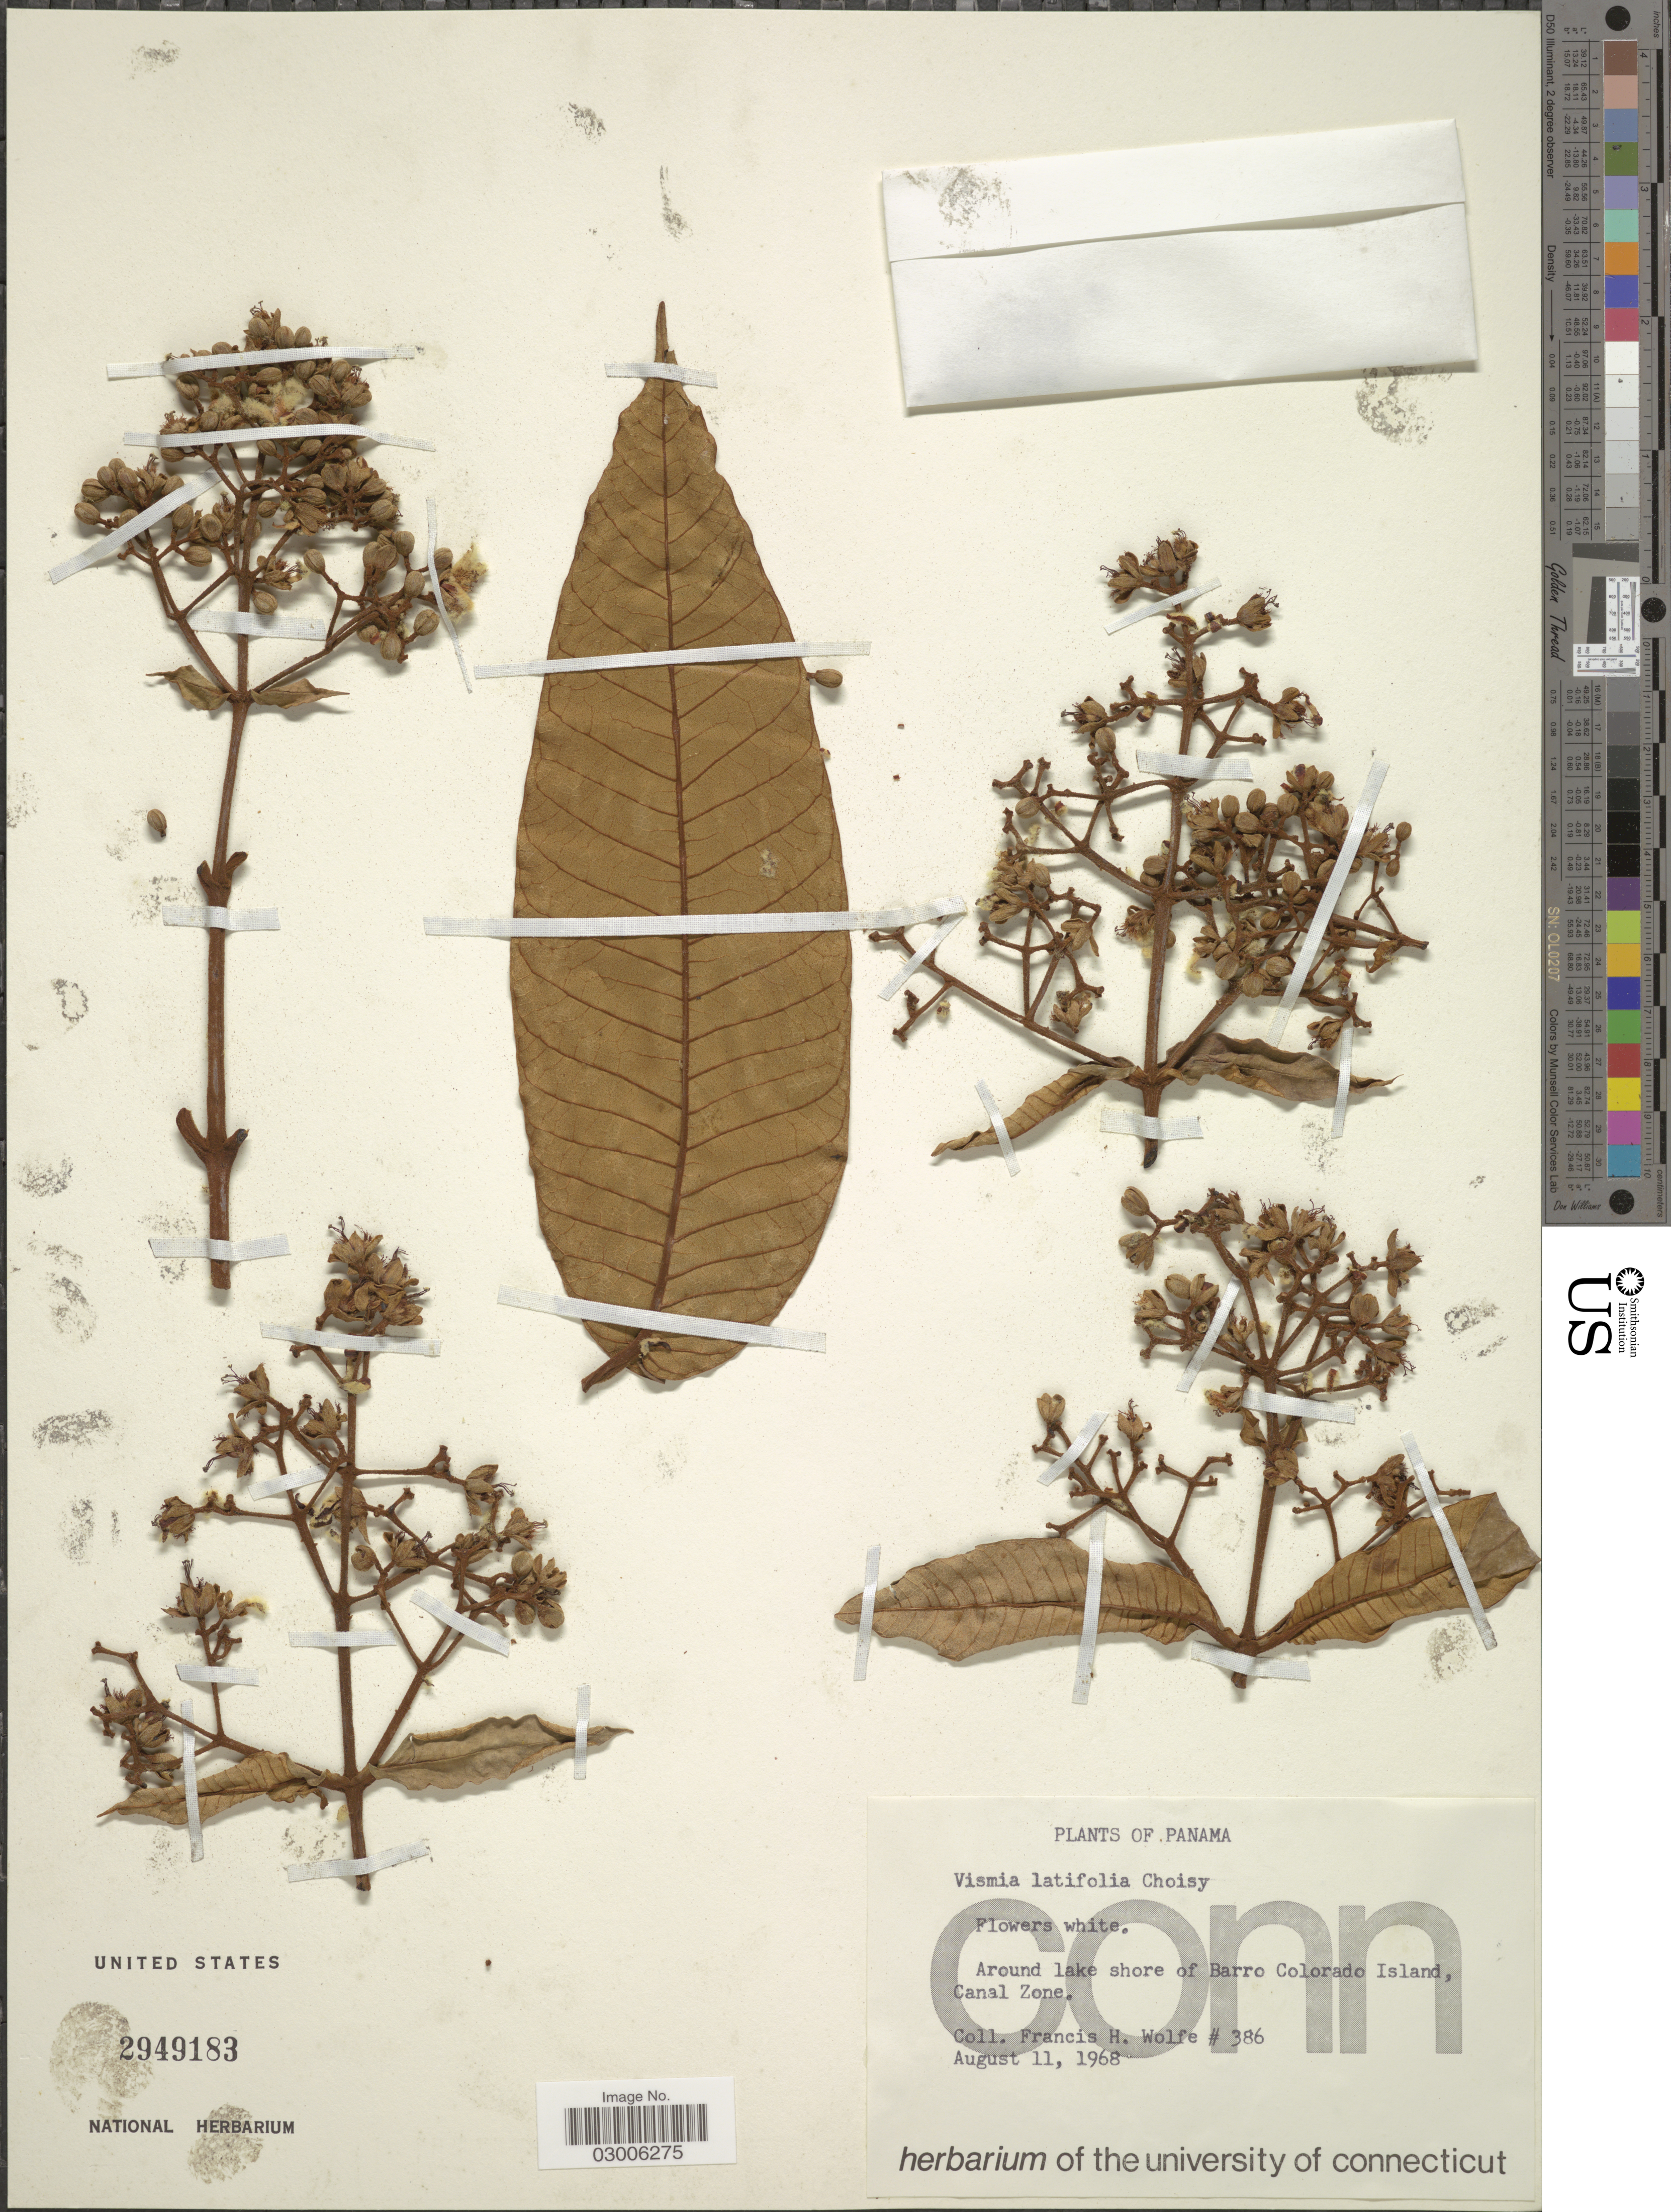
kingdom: Plantae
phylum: Tracheophyta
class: Magnoliopsida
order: Malpighiales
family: Hypericaceae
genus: Vismia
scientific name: Vismia latifolia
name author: (Aubl.) Choisy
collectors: F. Wolfe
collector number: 386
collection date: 1968-08-11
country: Panama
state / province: Panamá Oeste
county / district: Canal Zone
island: Barro Colorado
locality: Around lake shore of Barro Colorado Island, Canal Zone.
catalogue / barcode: US 2949183